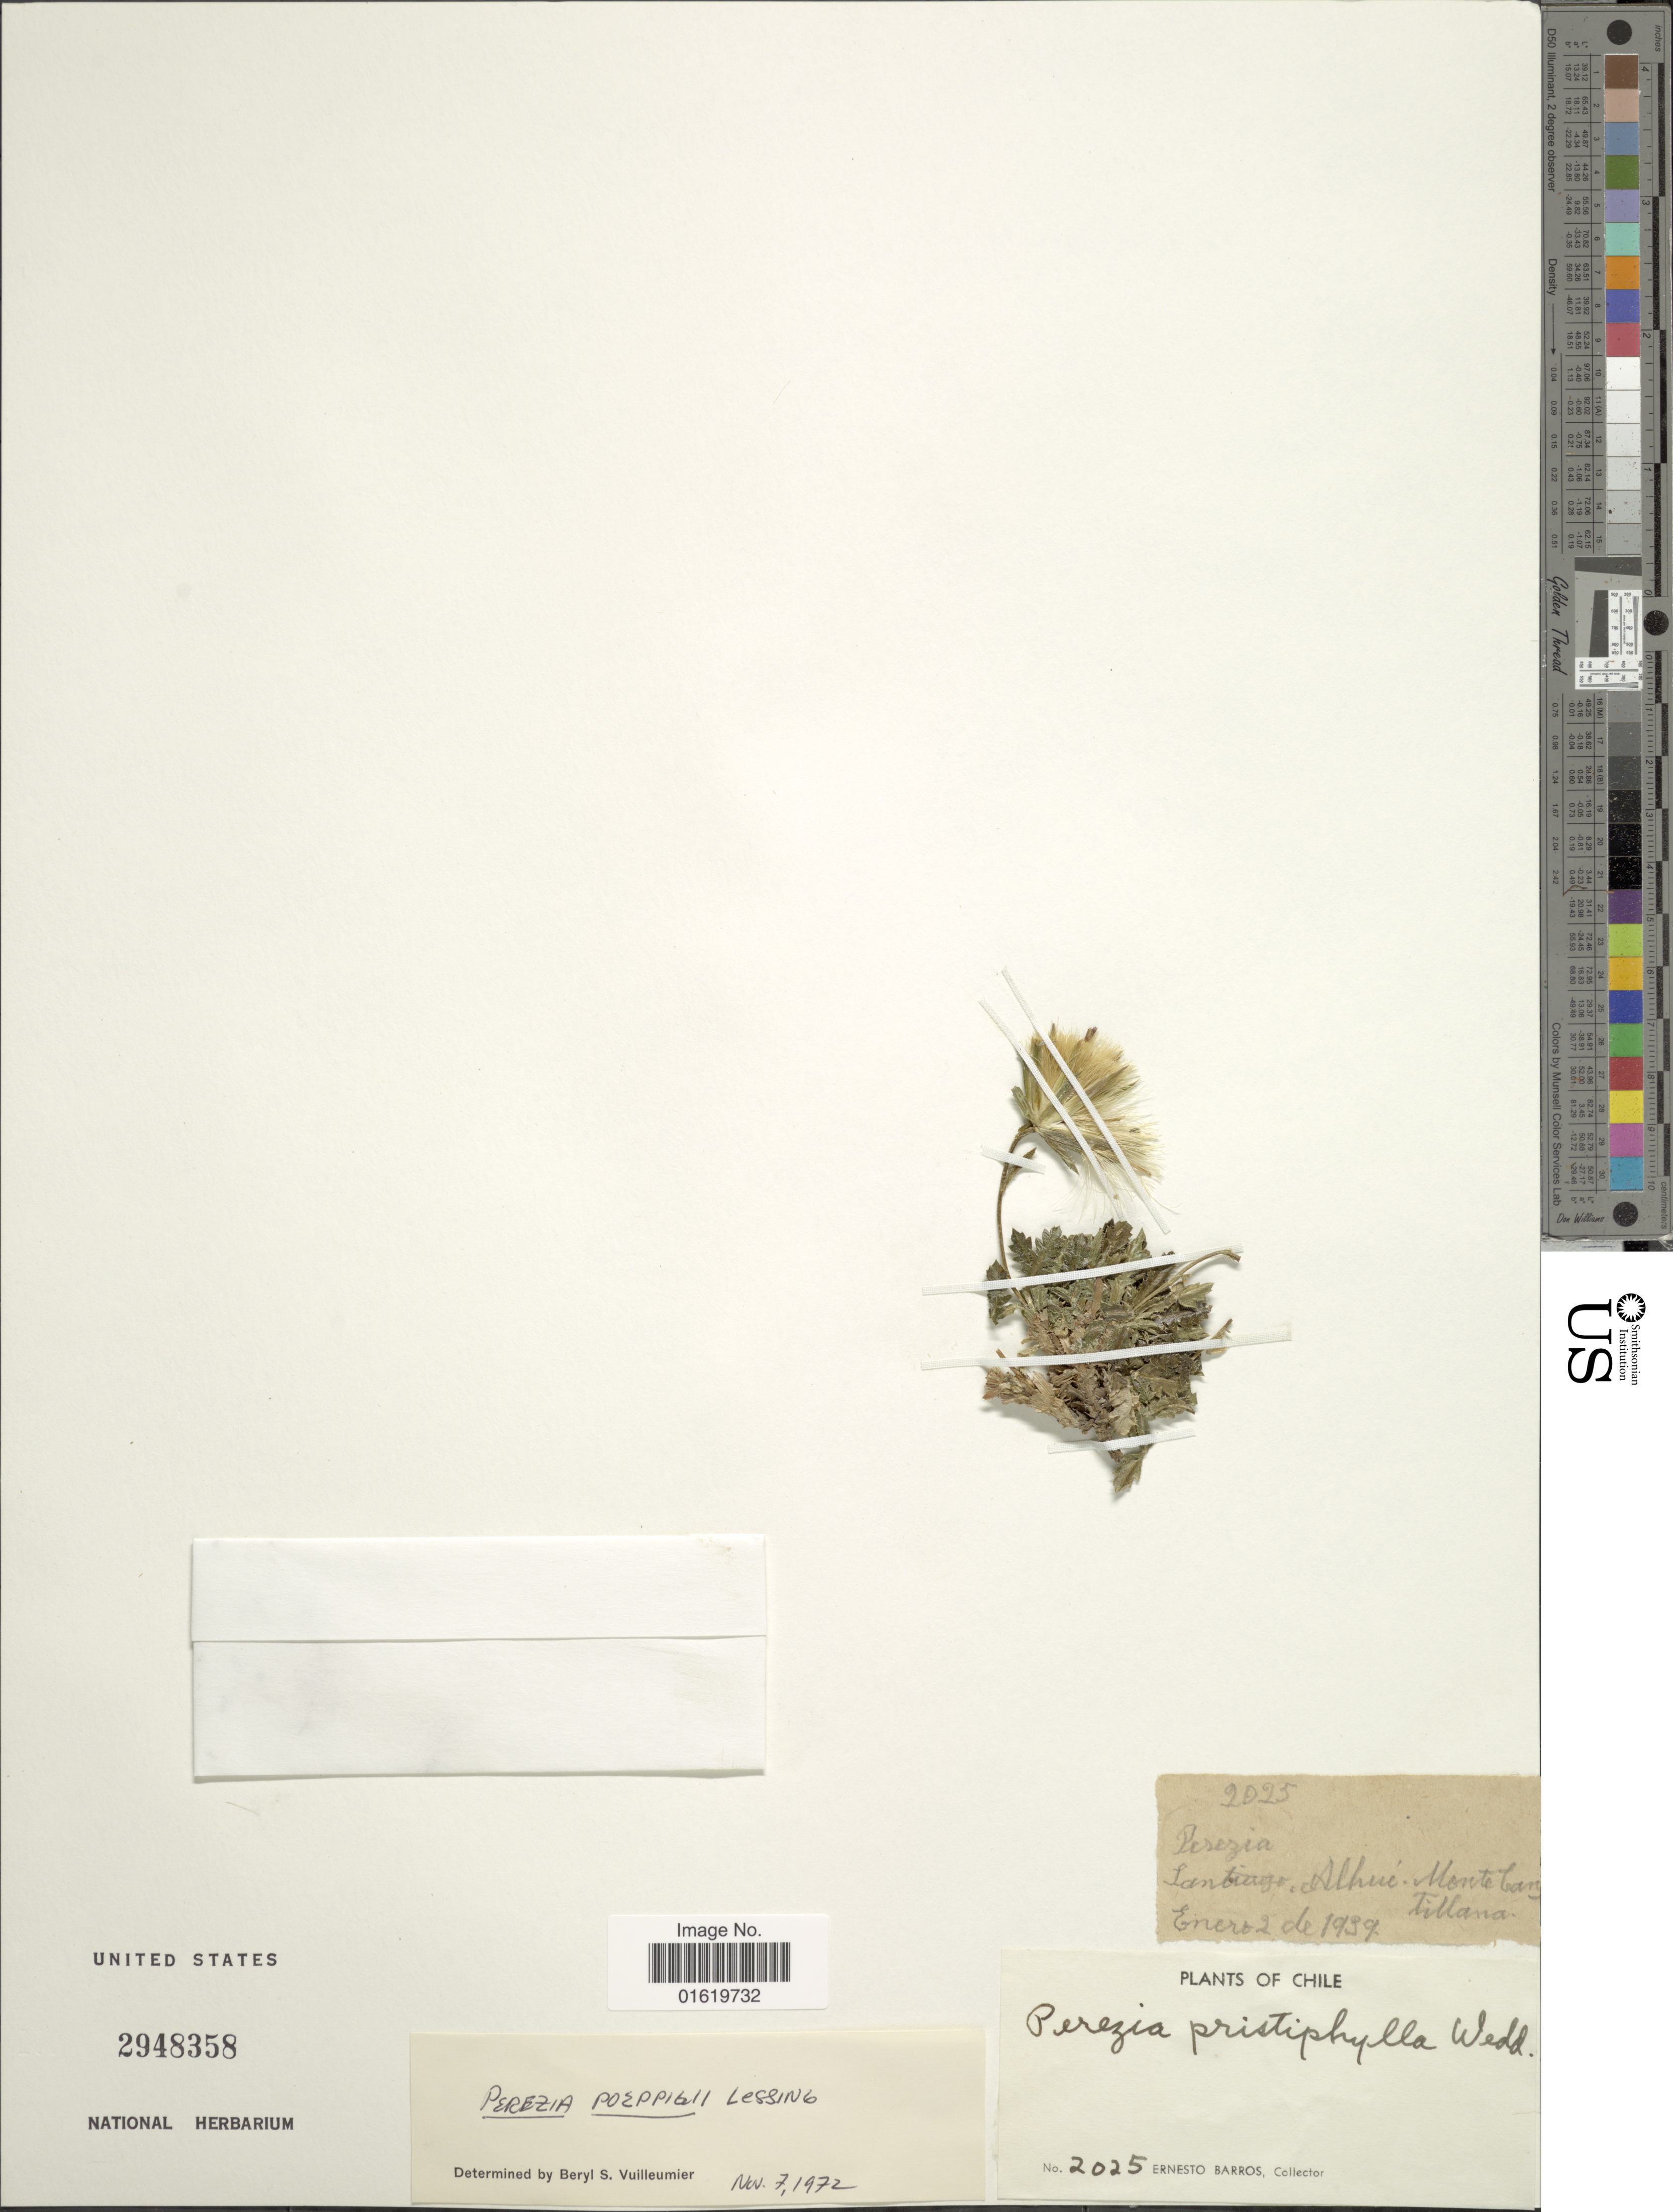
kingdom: Plantae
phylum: Tracheophyta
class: Magnoliopsida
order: Asterales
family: Asteraceae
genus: Perezia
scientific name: Perezia poeppigii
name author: Less.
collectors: E. Barros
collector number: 2025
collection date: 1939-01-02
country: Chile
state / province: Región Metropolitana (RM)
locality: Santiago, Alhué, Monte [illegible text] Tillana.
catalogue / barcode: US 2948358